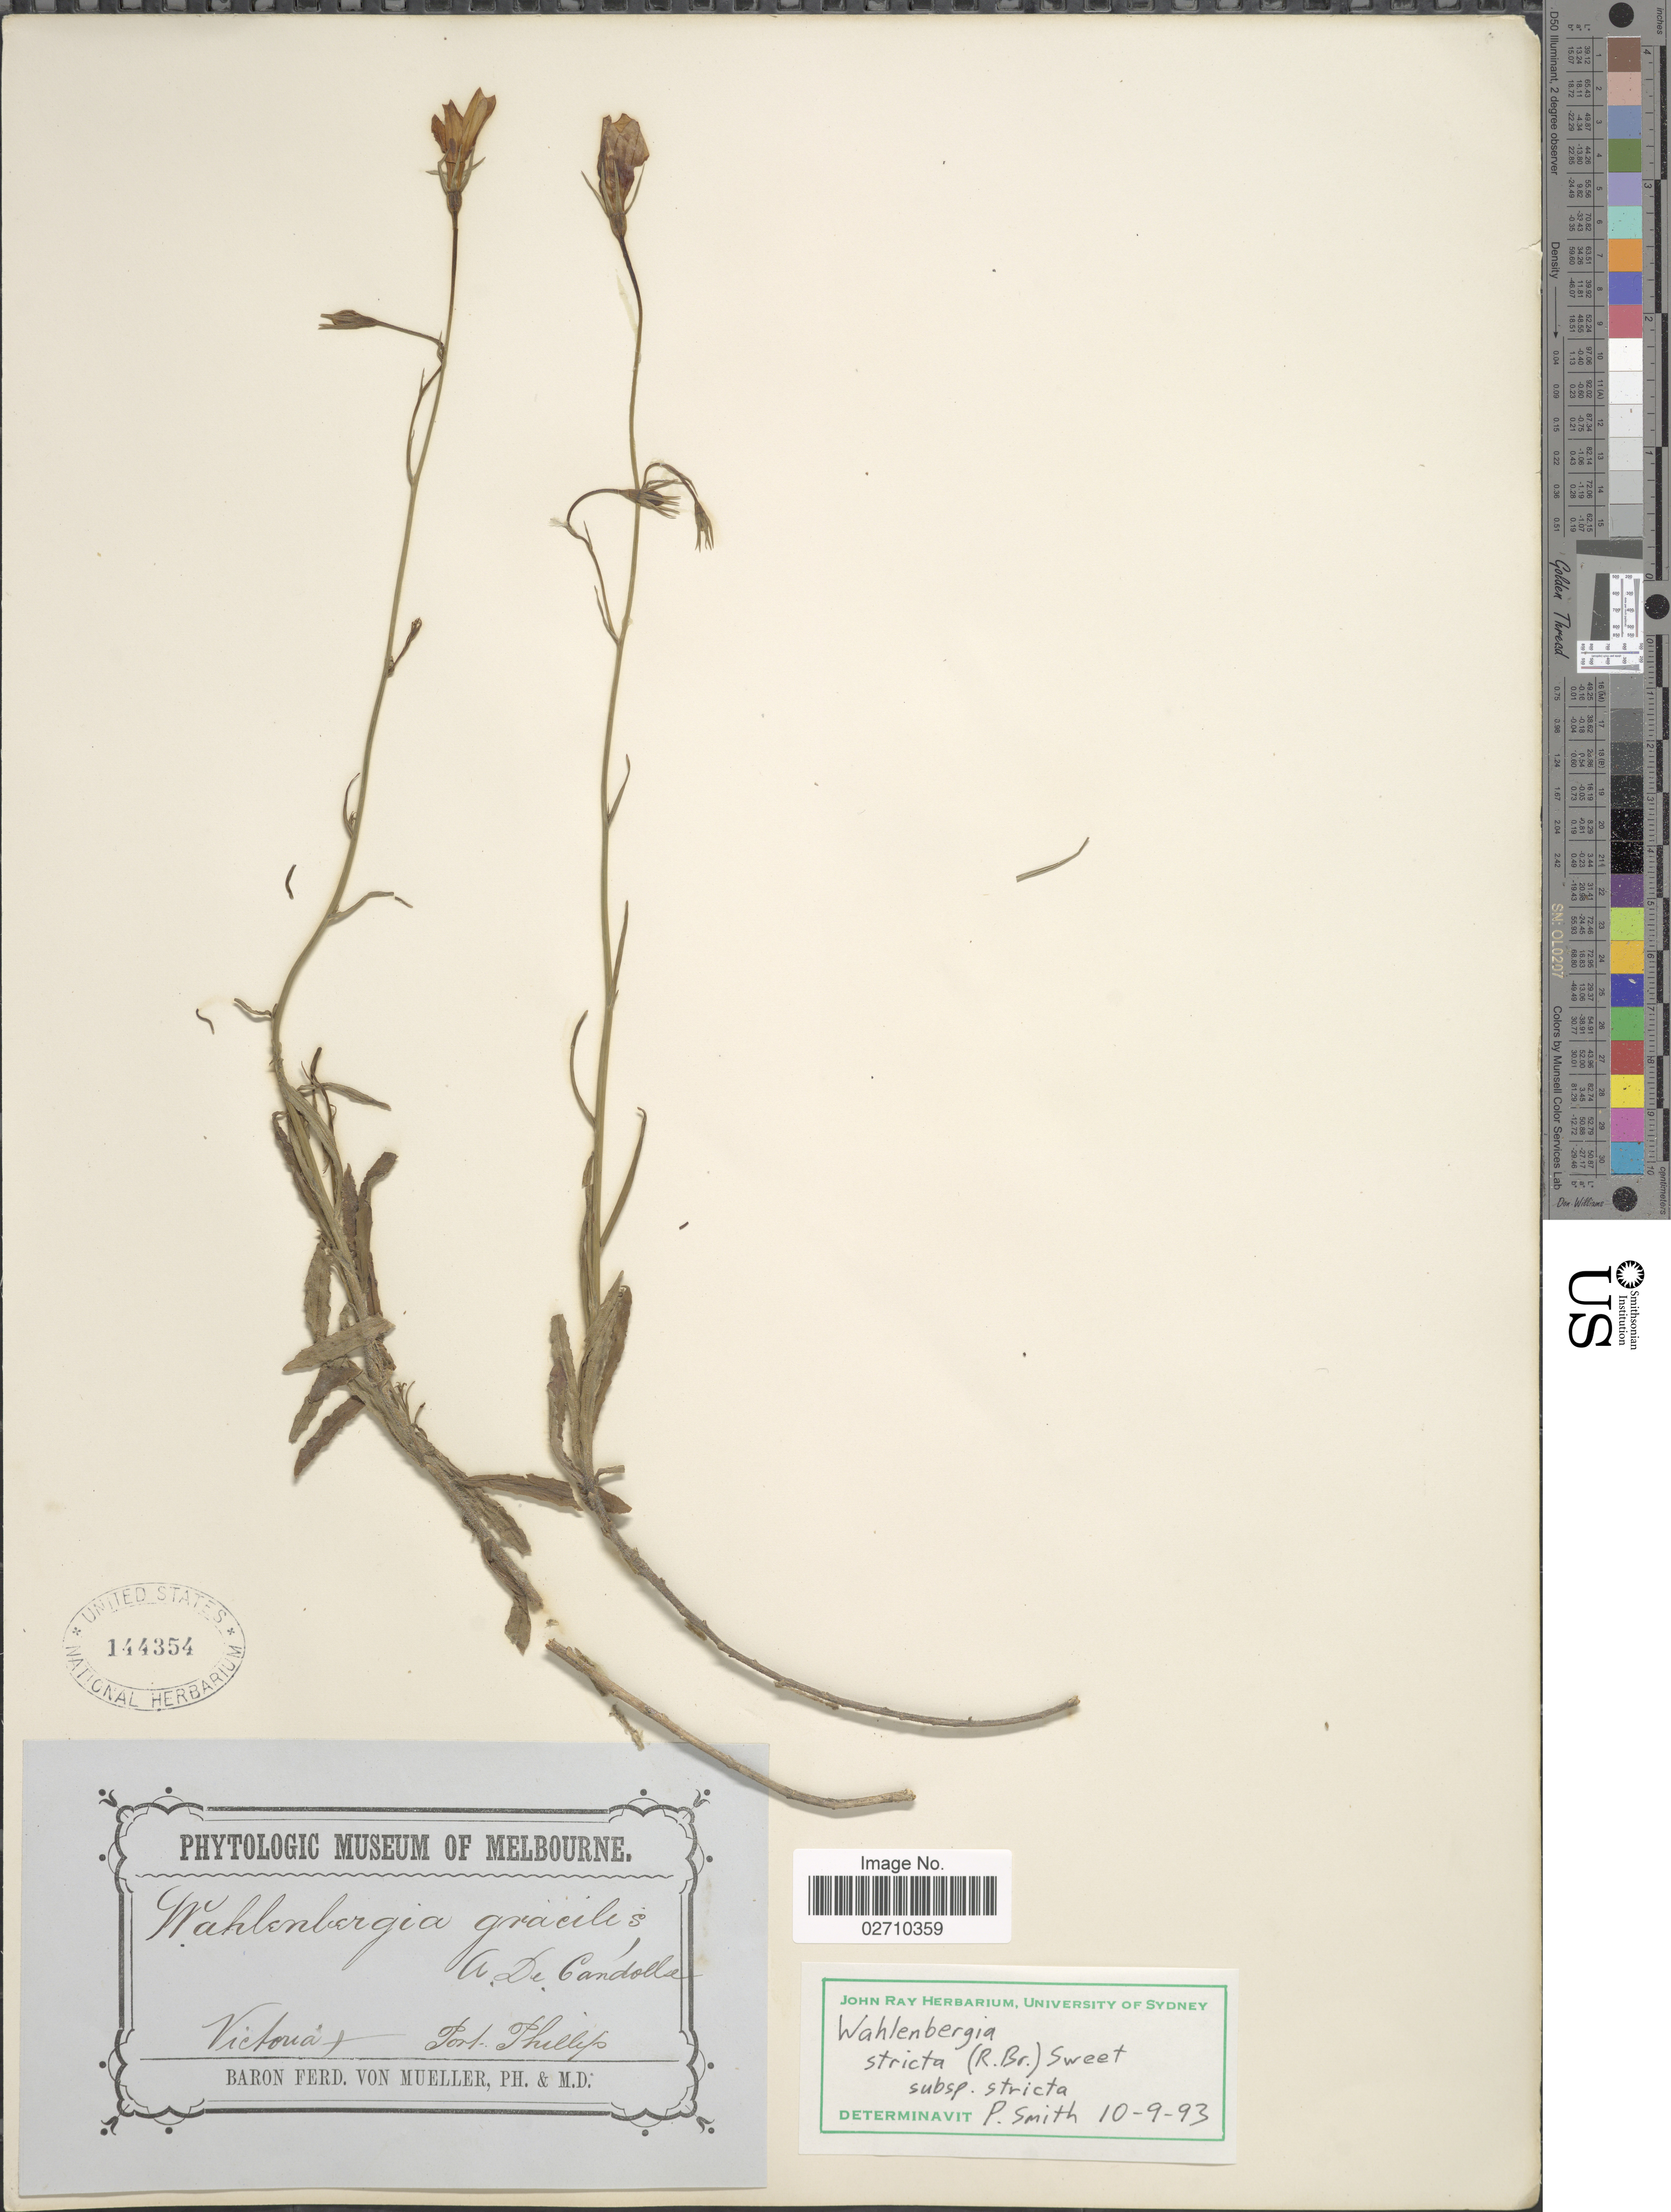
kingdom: Plantae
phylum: Tracheophyta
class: Magnoliopsida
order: Asterales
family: Campanulaceae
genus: Wahlenbergia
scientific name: Wahlenbergia stricta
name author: (R. Br.) Sweet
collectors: F. Mueller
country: Australia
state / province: Victoria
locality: Victoria, Port Phillip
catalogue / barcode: US 144354